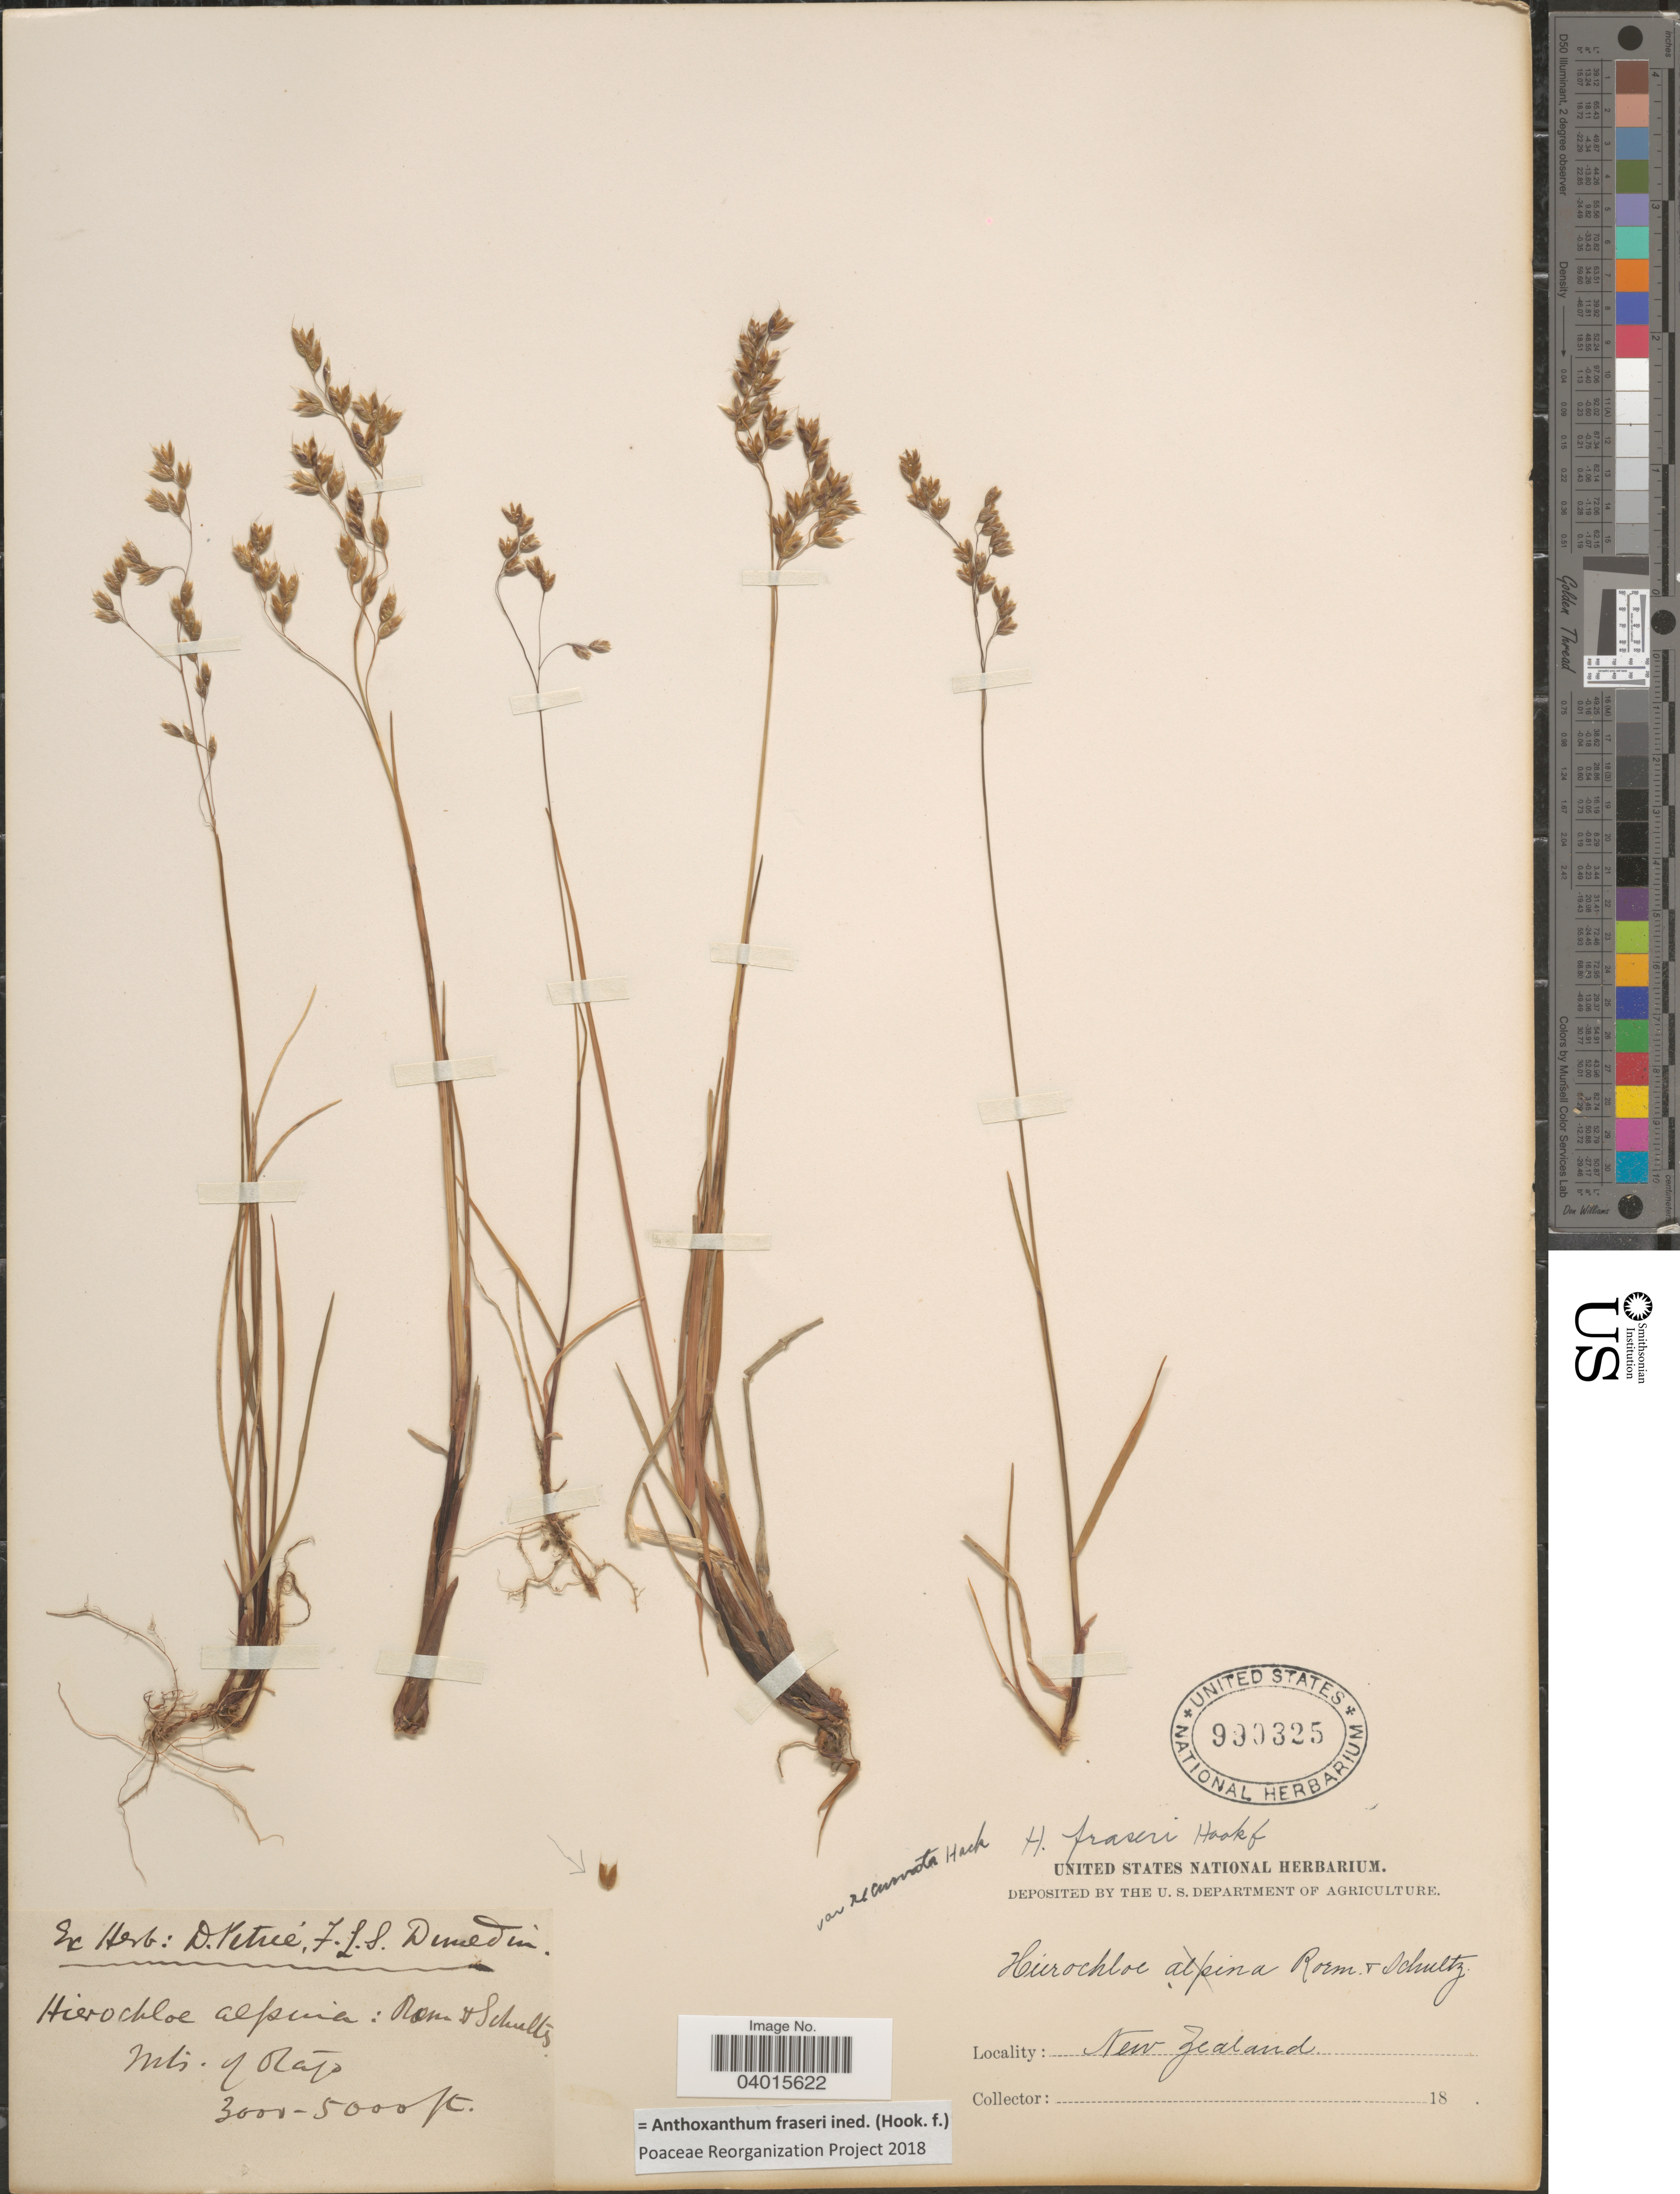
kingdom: Plantae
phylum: Tracheophyta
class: Liliopsida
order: Poales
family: Poaceae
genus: Anthoxanthum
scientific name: Anthoxanthum fraseri (Hook. f.) ined.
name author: Hook. f.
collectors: Ex Herb. D. Petrie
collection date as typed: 18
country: New Zealand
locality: Mts. Of Otajo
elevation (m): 914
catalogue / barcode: US 990325